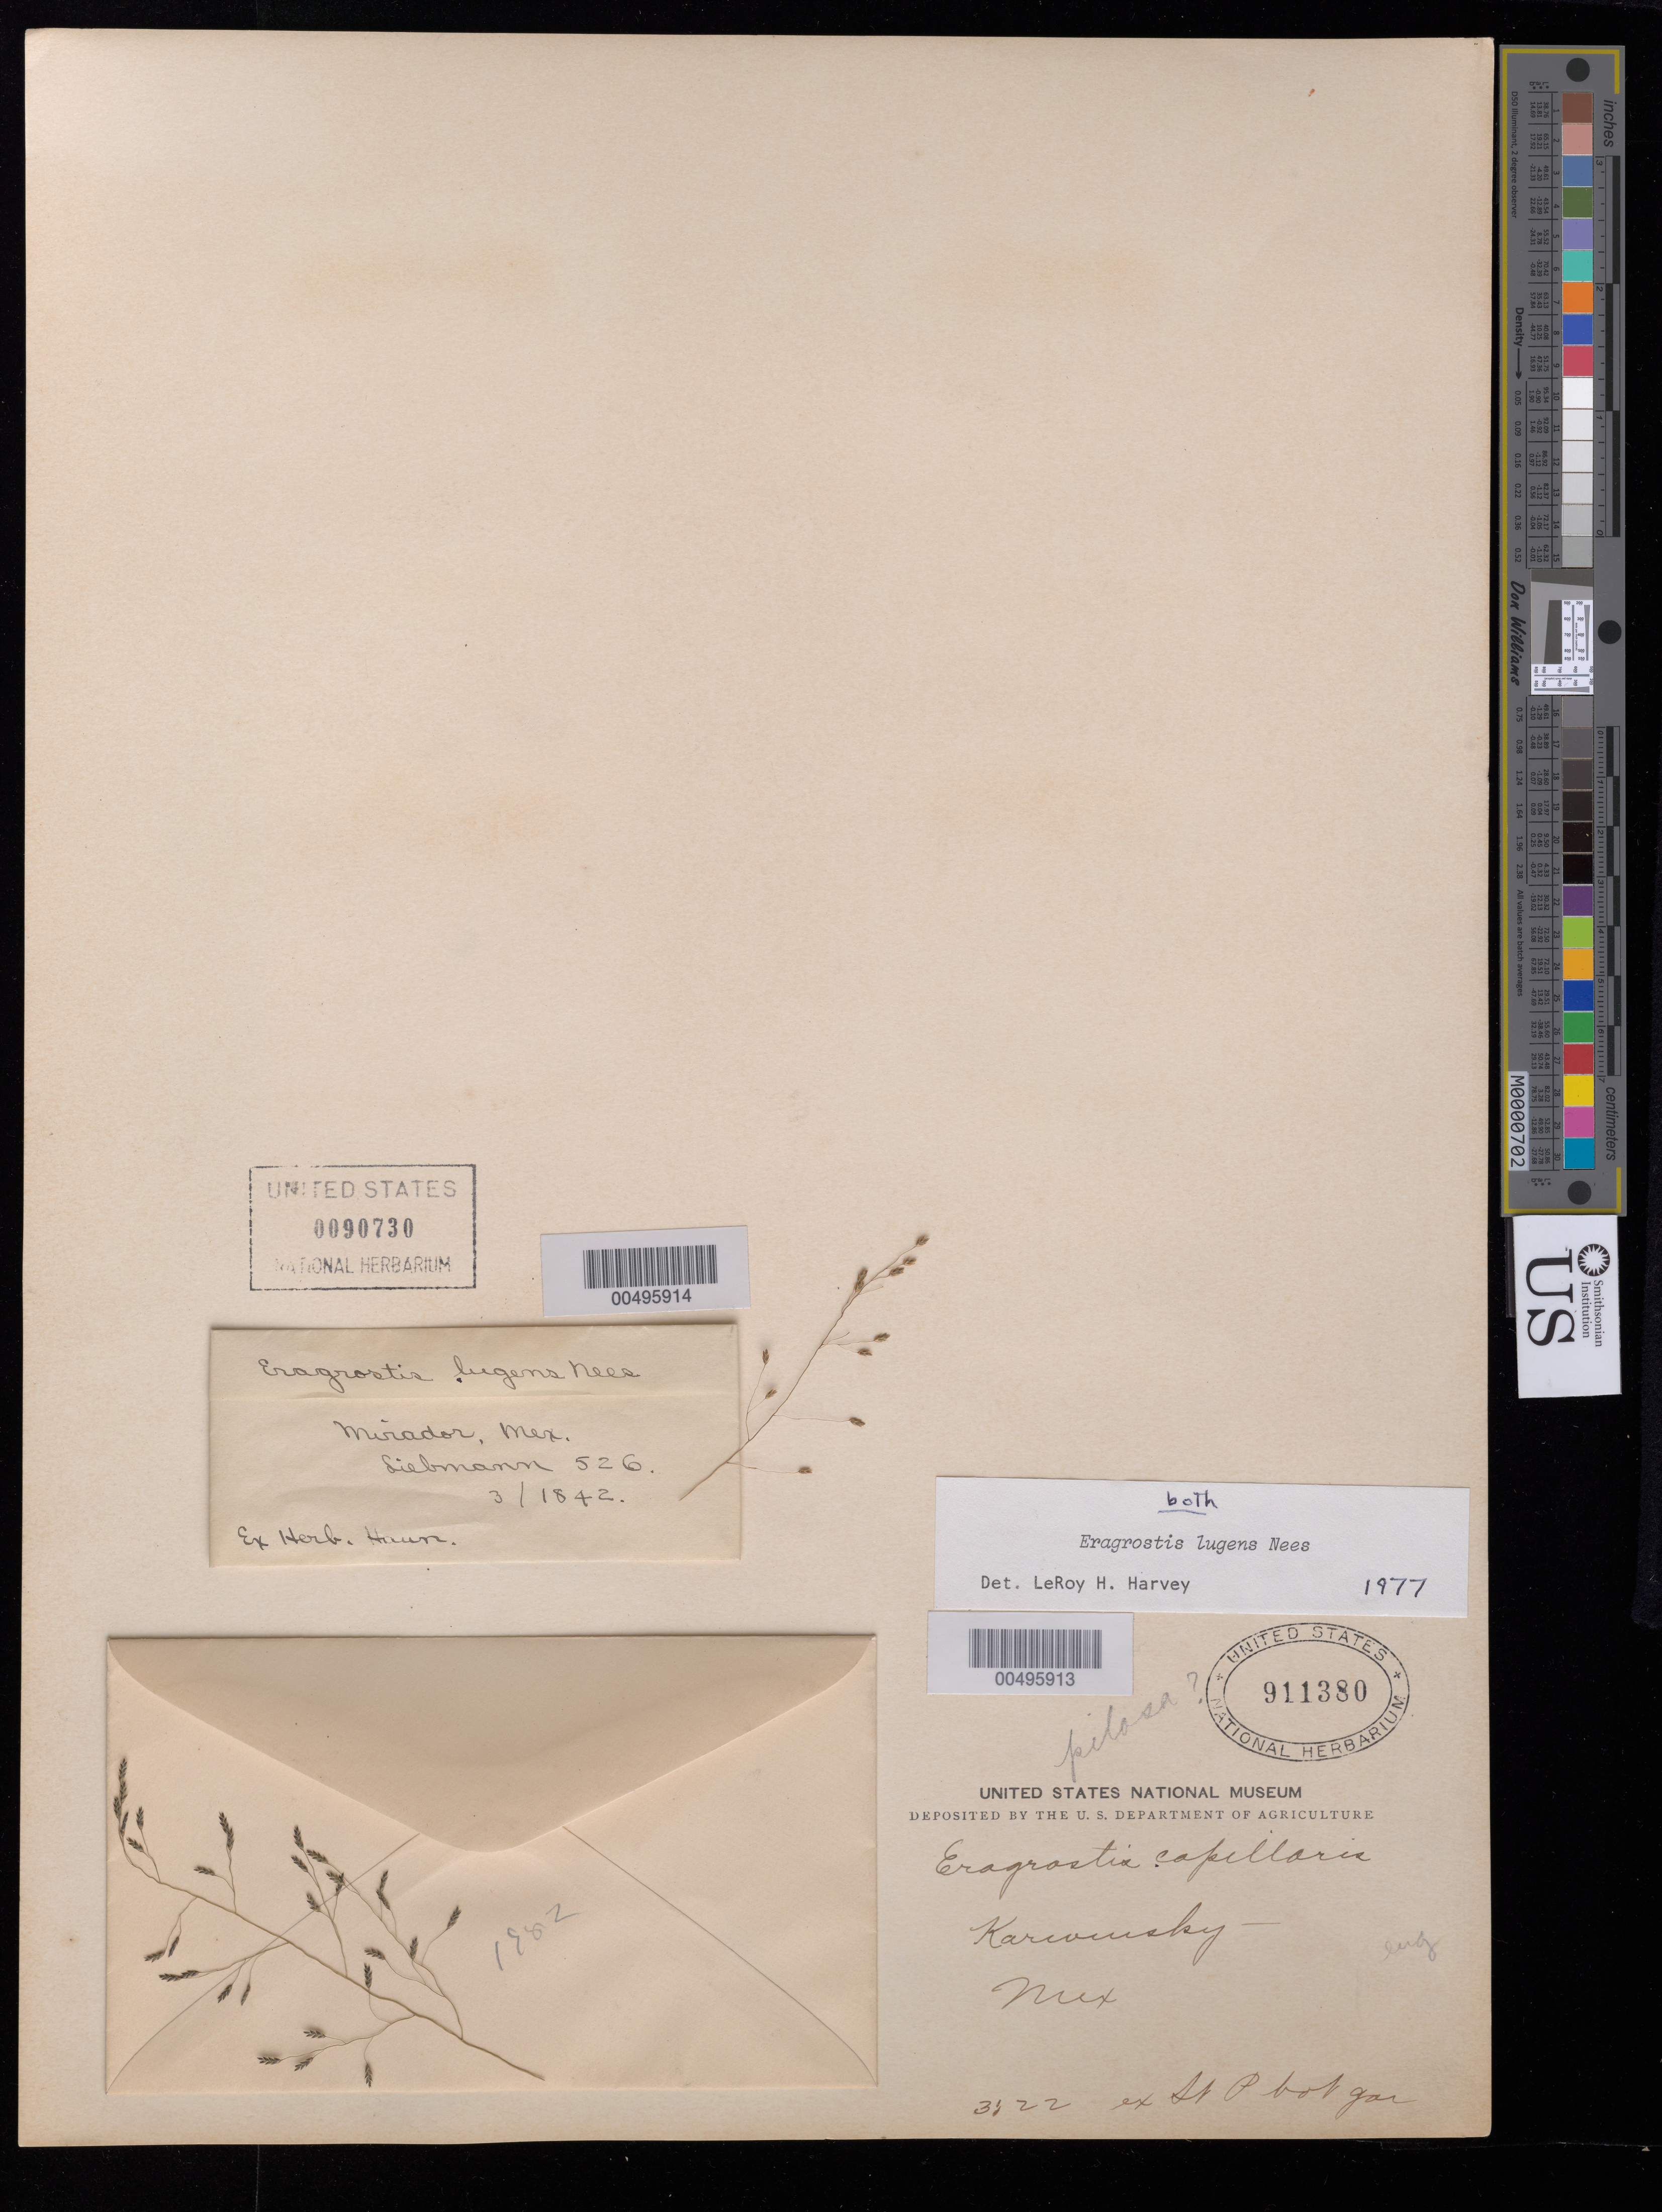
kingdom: Plantae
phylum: Tracheophyta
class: Liliopsida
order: Poales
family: Poaceae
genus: Eragrostis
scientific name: Eragrostis lugens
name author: Nees in Mart.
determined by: Harvey, L. H.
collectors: W. F. Karwinski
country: Mexico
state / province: Durango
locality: San Ramon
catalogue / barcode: US 911380